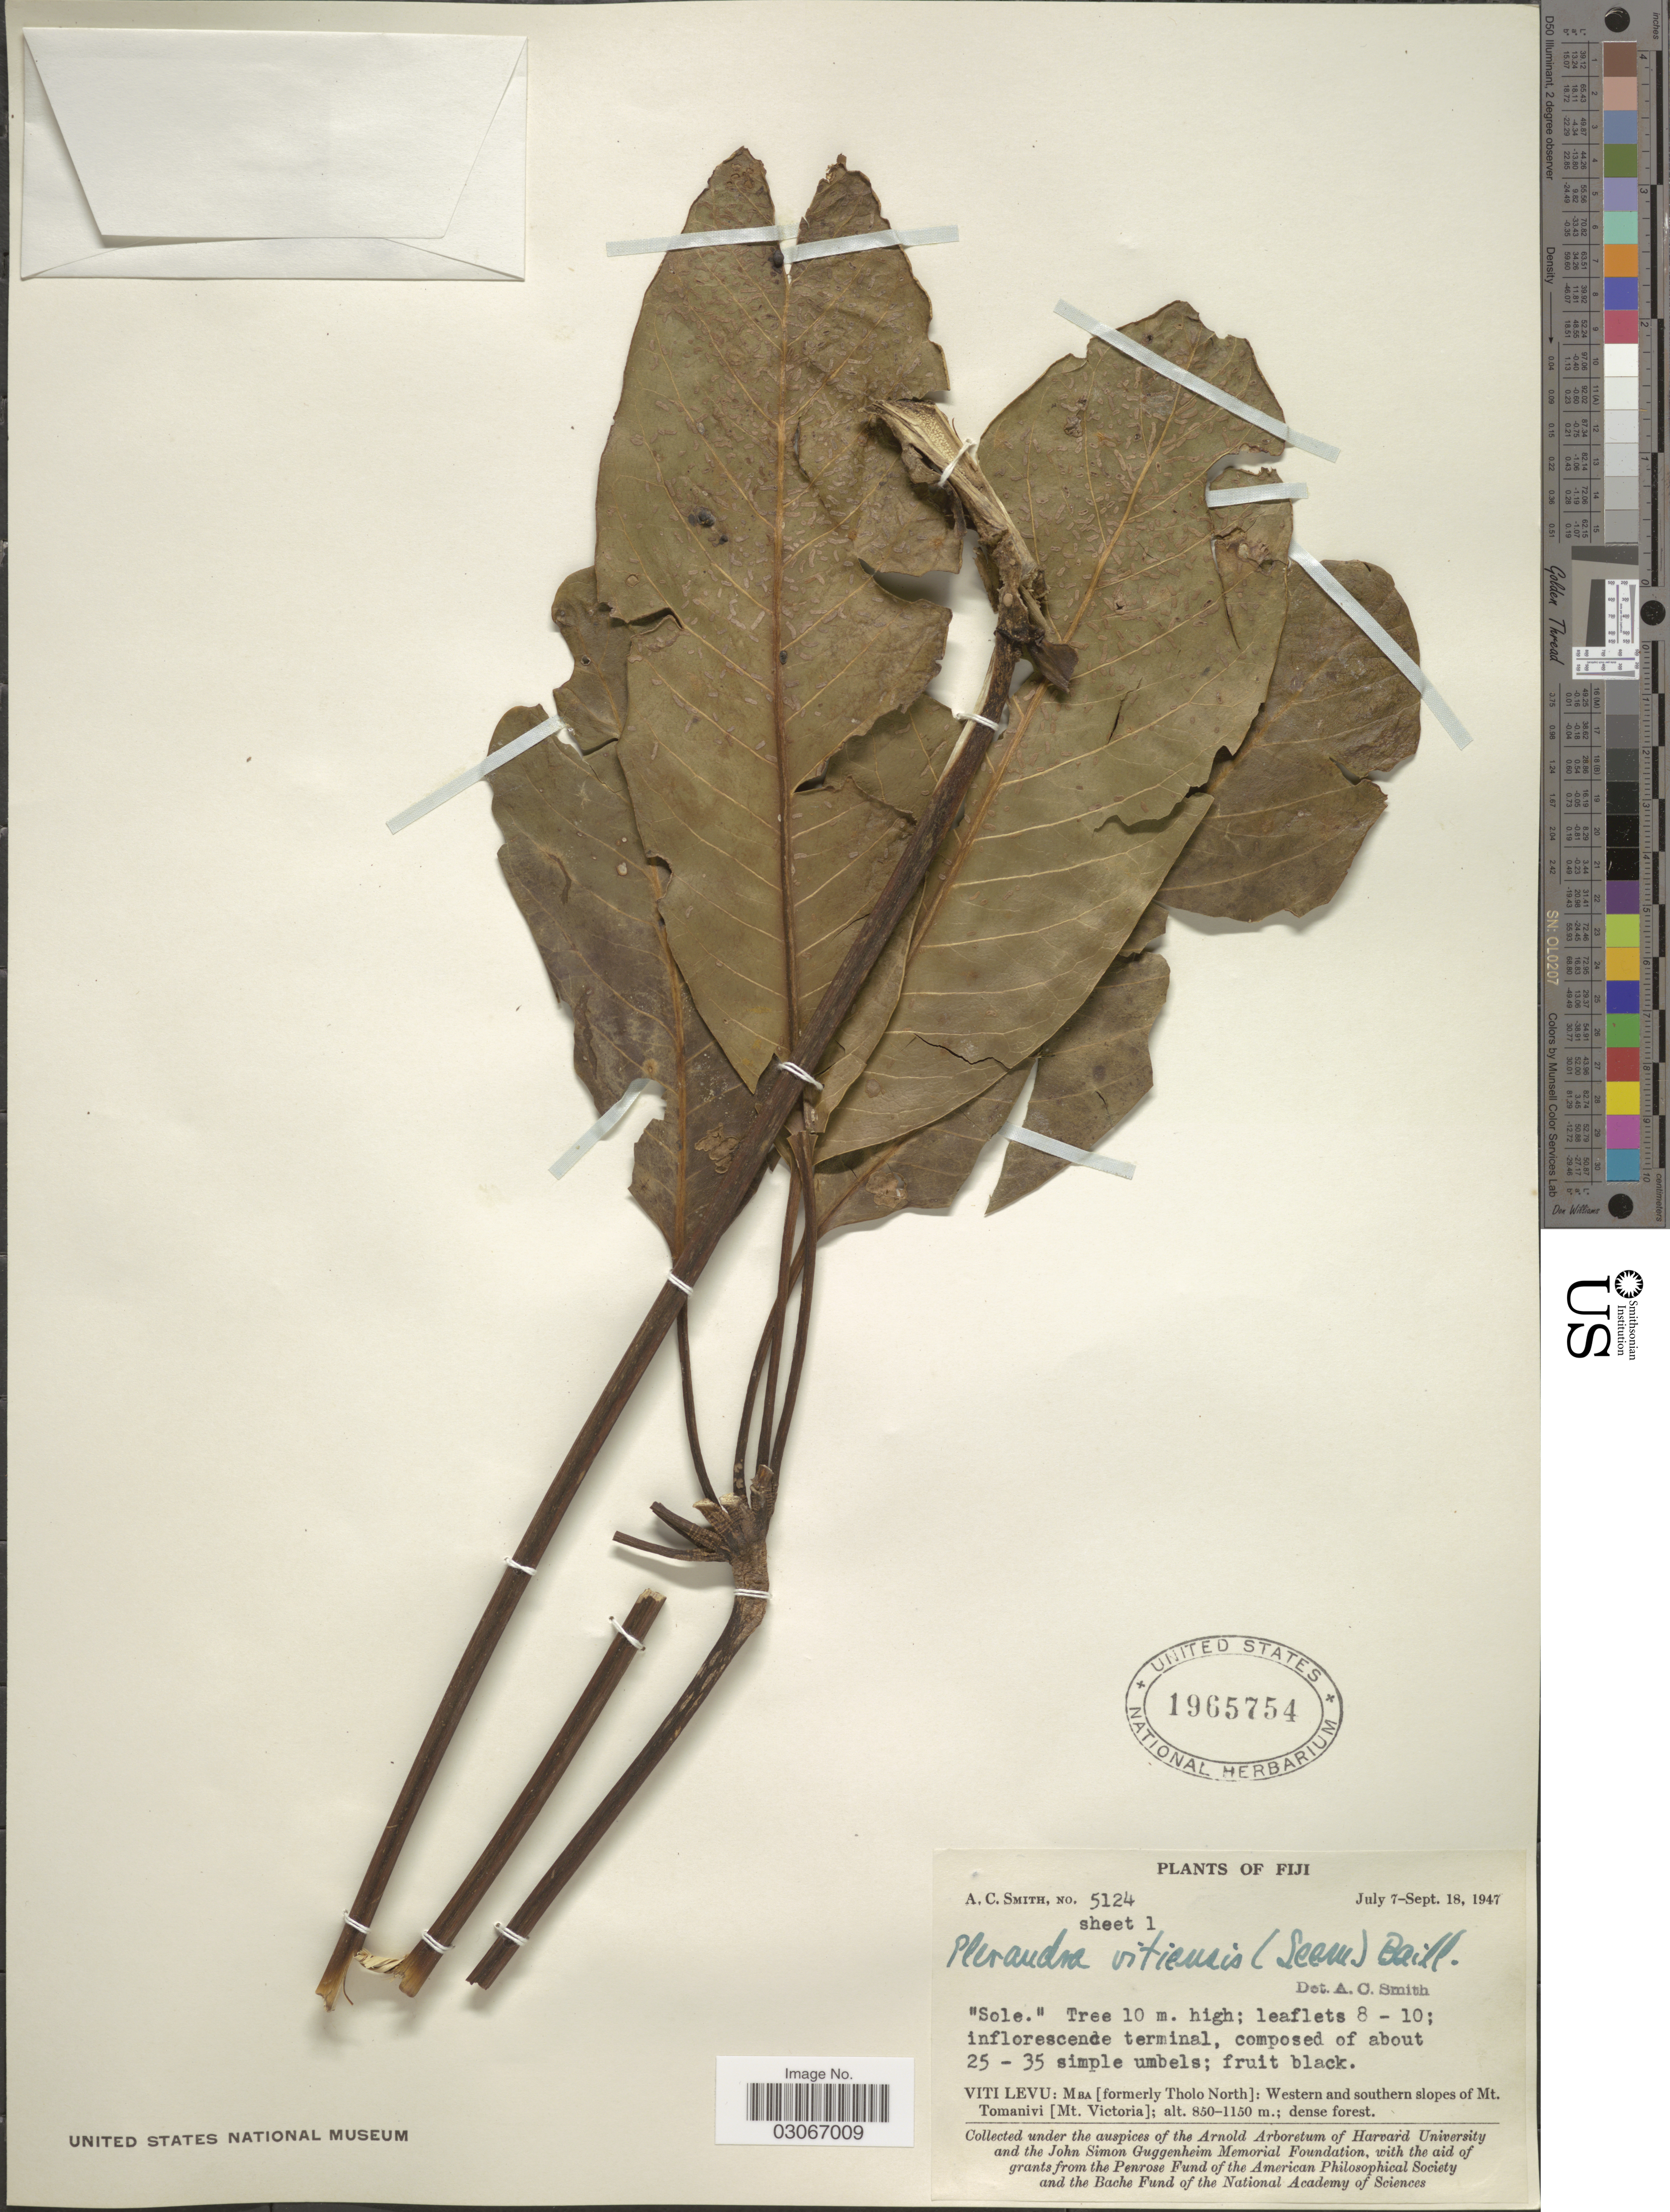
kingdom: Plantae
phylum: Tracheophyta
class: Magnoliopsida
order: Apiales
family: Araliaceae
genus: Plerandra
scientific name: Plerandra vitiensis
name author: (Seem.) Baill.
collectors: A. C. Smith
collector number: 5124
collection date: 1947-07-07/1947-09-18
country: Fiji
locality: Viti Levu: Mba [formerly Tholo North]: Western and southern slopes of Mt. Tomanivi [Mt. Victoria].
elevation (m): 850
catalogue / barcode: US 1965754